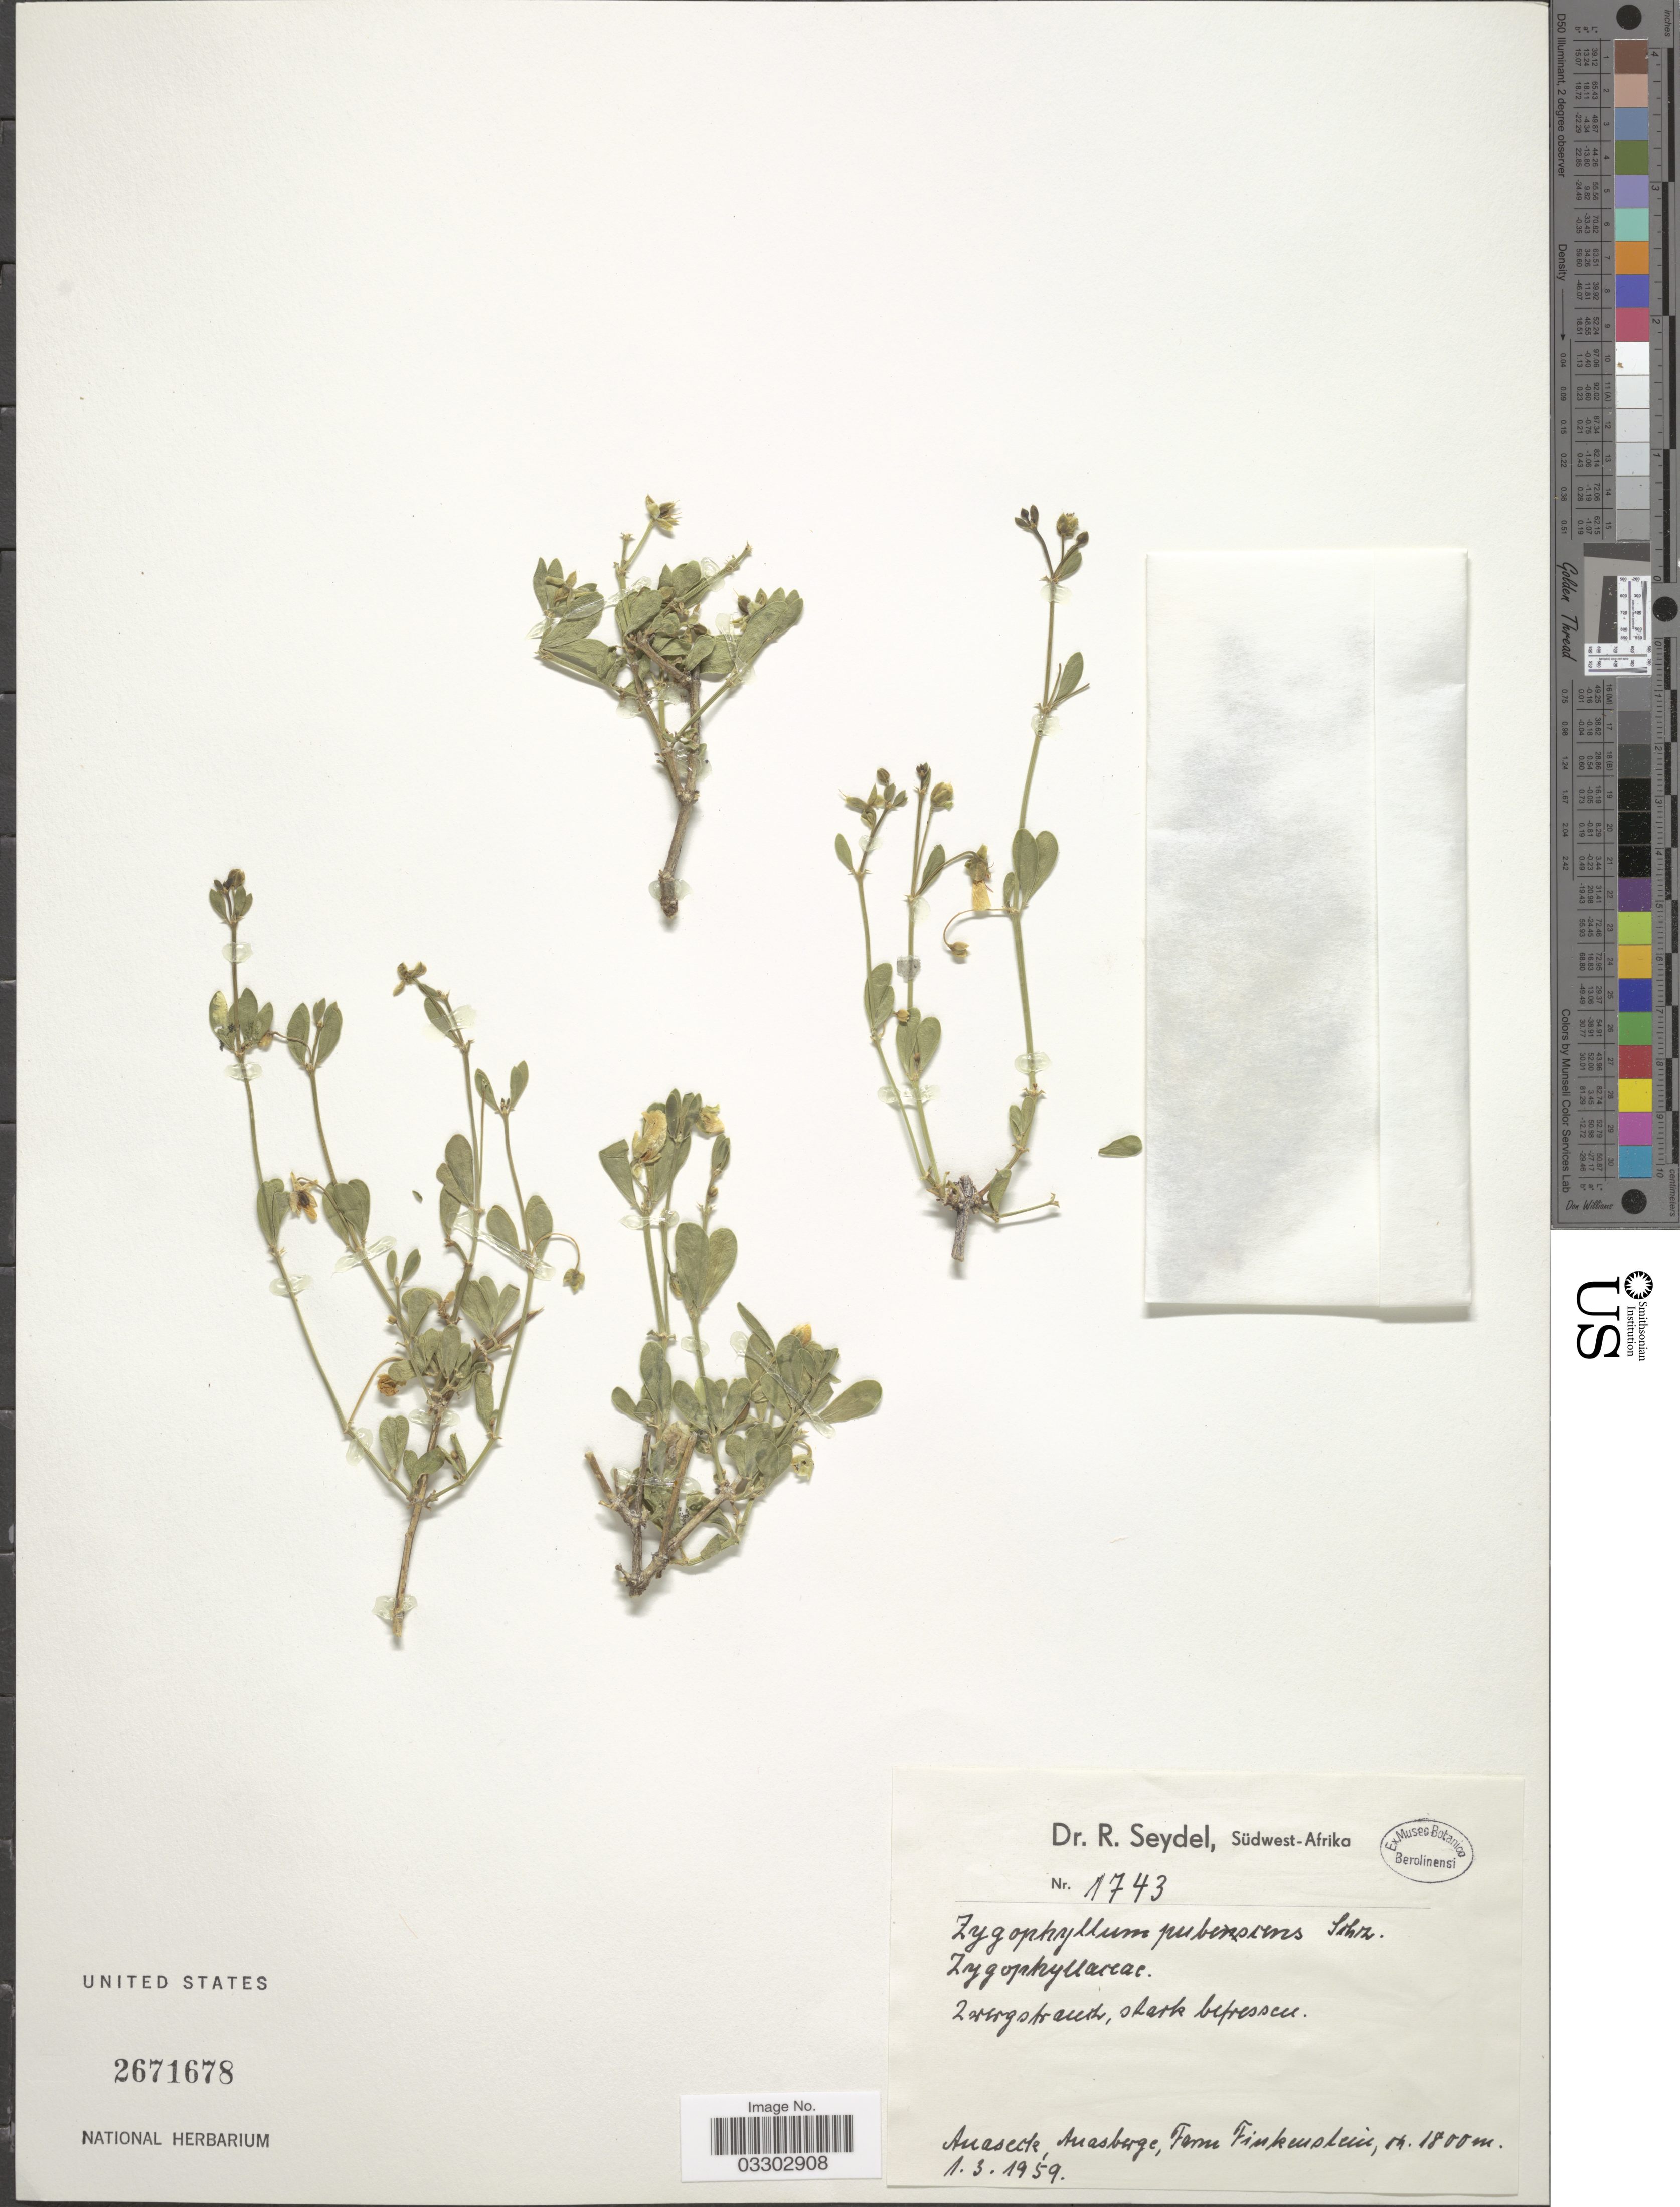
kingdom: Plantae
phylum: Tracheophyta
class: Magnoliopsida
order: Zygophyllales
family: Zygophyllaceae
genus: Roepera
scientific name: Roepera pubescens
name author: (Schinz) Beier & Thulin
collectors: R. Seydel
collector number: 1743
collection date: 1959-03-01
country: Namibia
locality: Südwest-Afrika. Anasecte, Anasberge, Farm Finkenstein.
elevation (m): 1800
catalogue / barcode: US 2671678